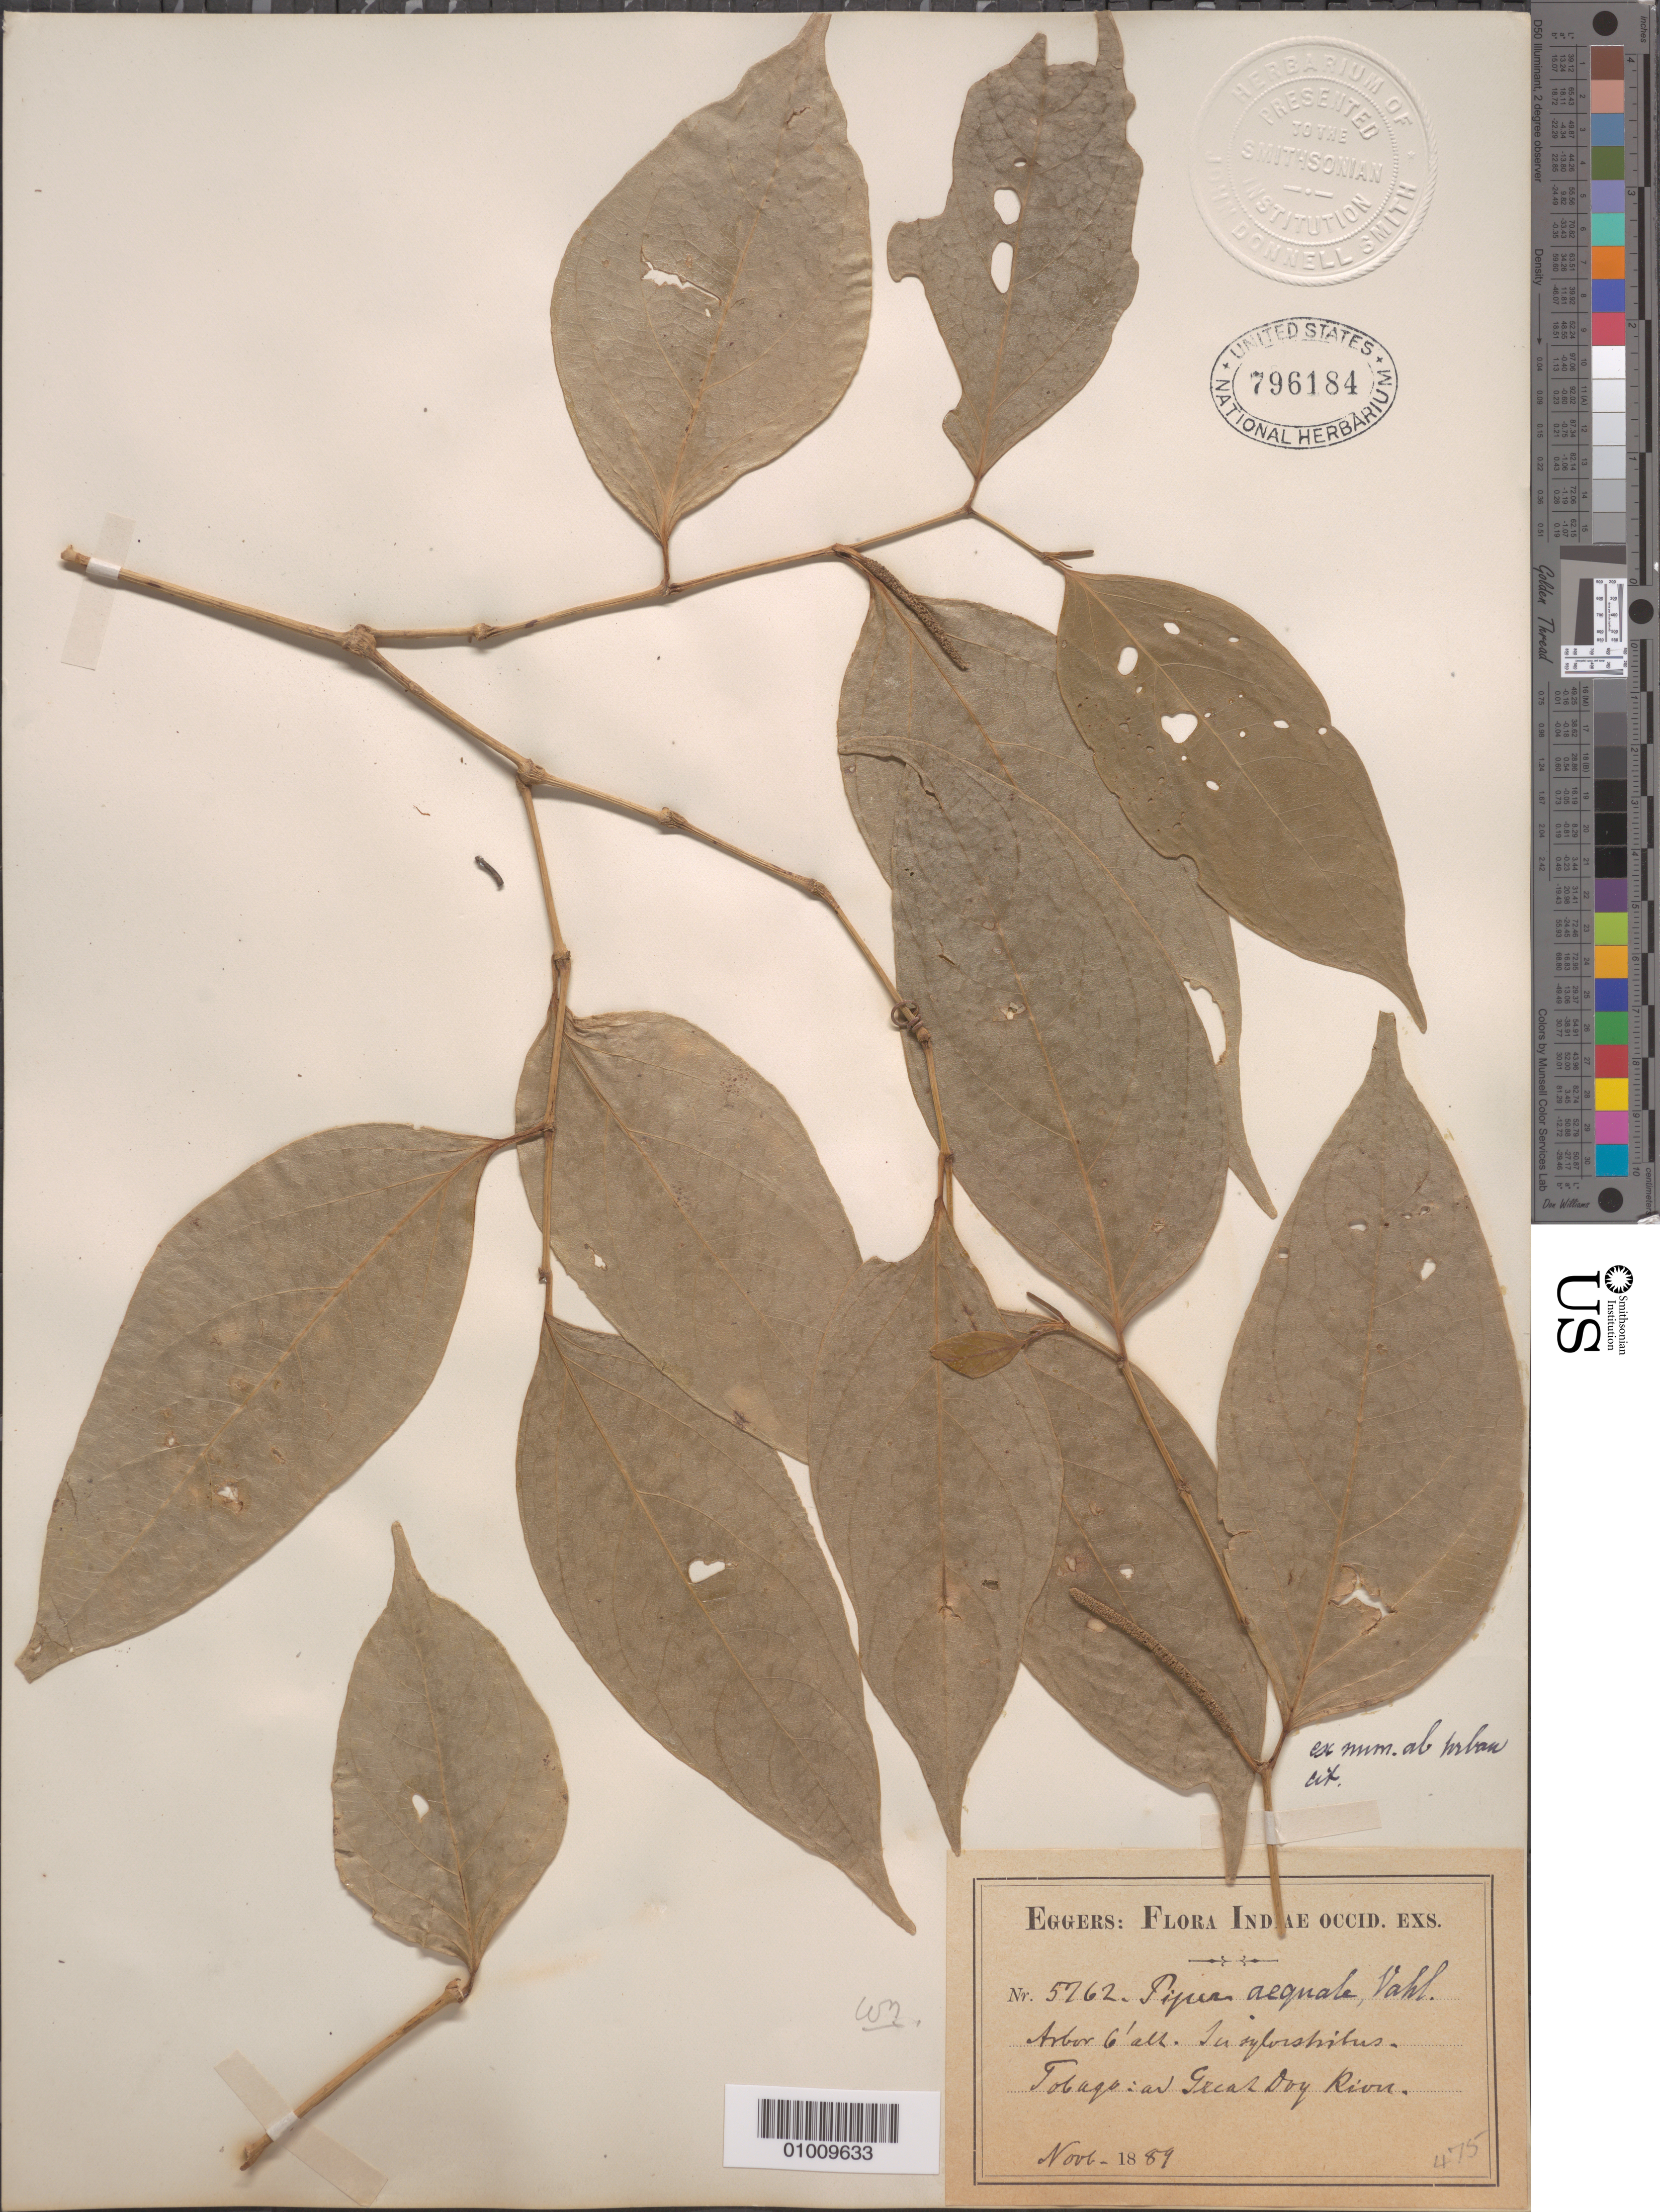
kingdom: Plantae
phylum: Tracheophyta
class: Magnoliopsida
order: Piperales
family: Piperaceae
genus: Piper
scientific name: Piper aequale var. aequale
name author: Vahl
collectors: H. F. A. von Eggers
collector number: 5762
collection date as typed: Nov 1889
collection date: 1889-11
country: St. Vincent - Grenadines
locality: Great Day River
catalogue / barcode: US 796184